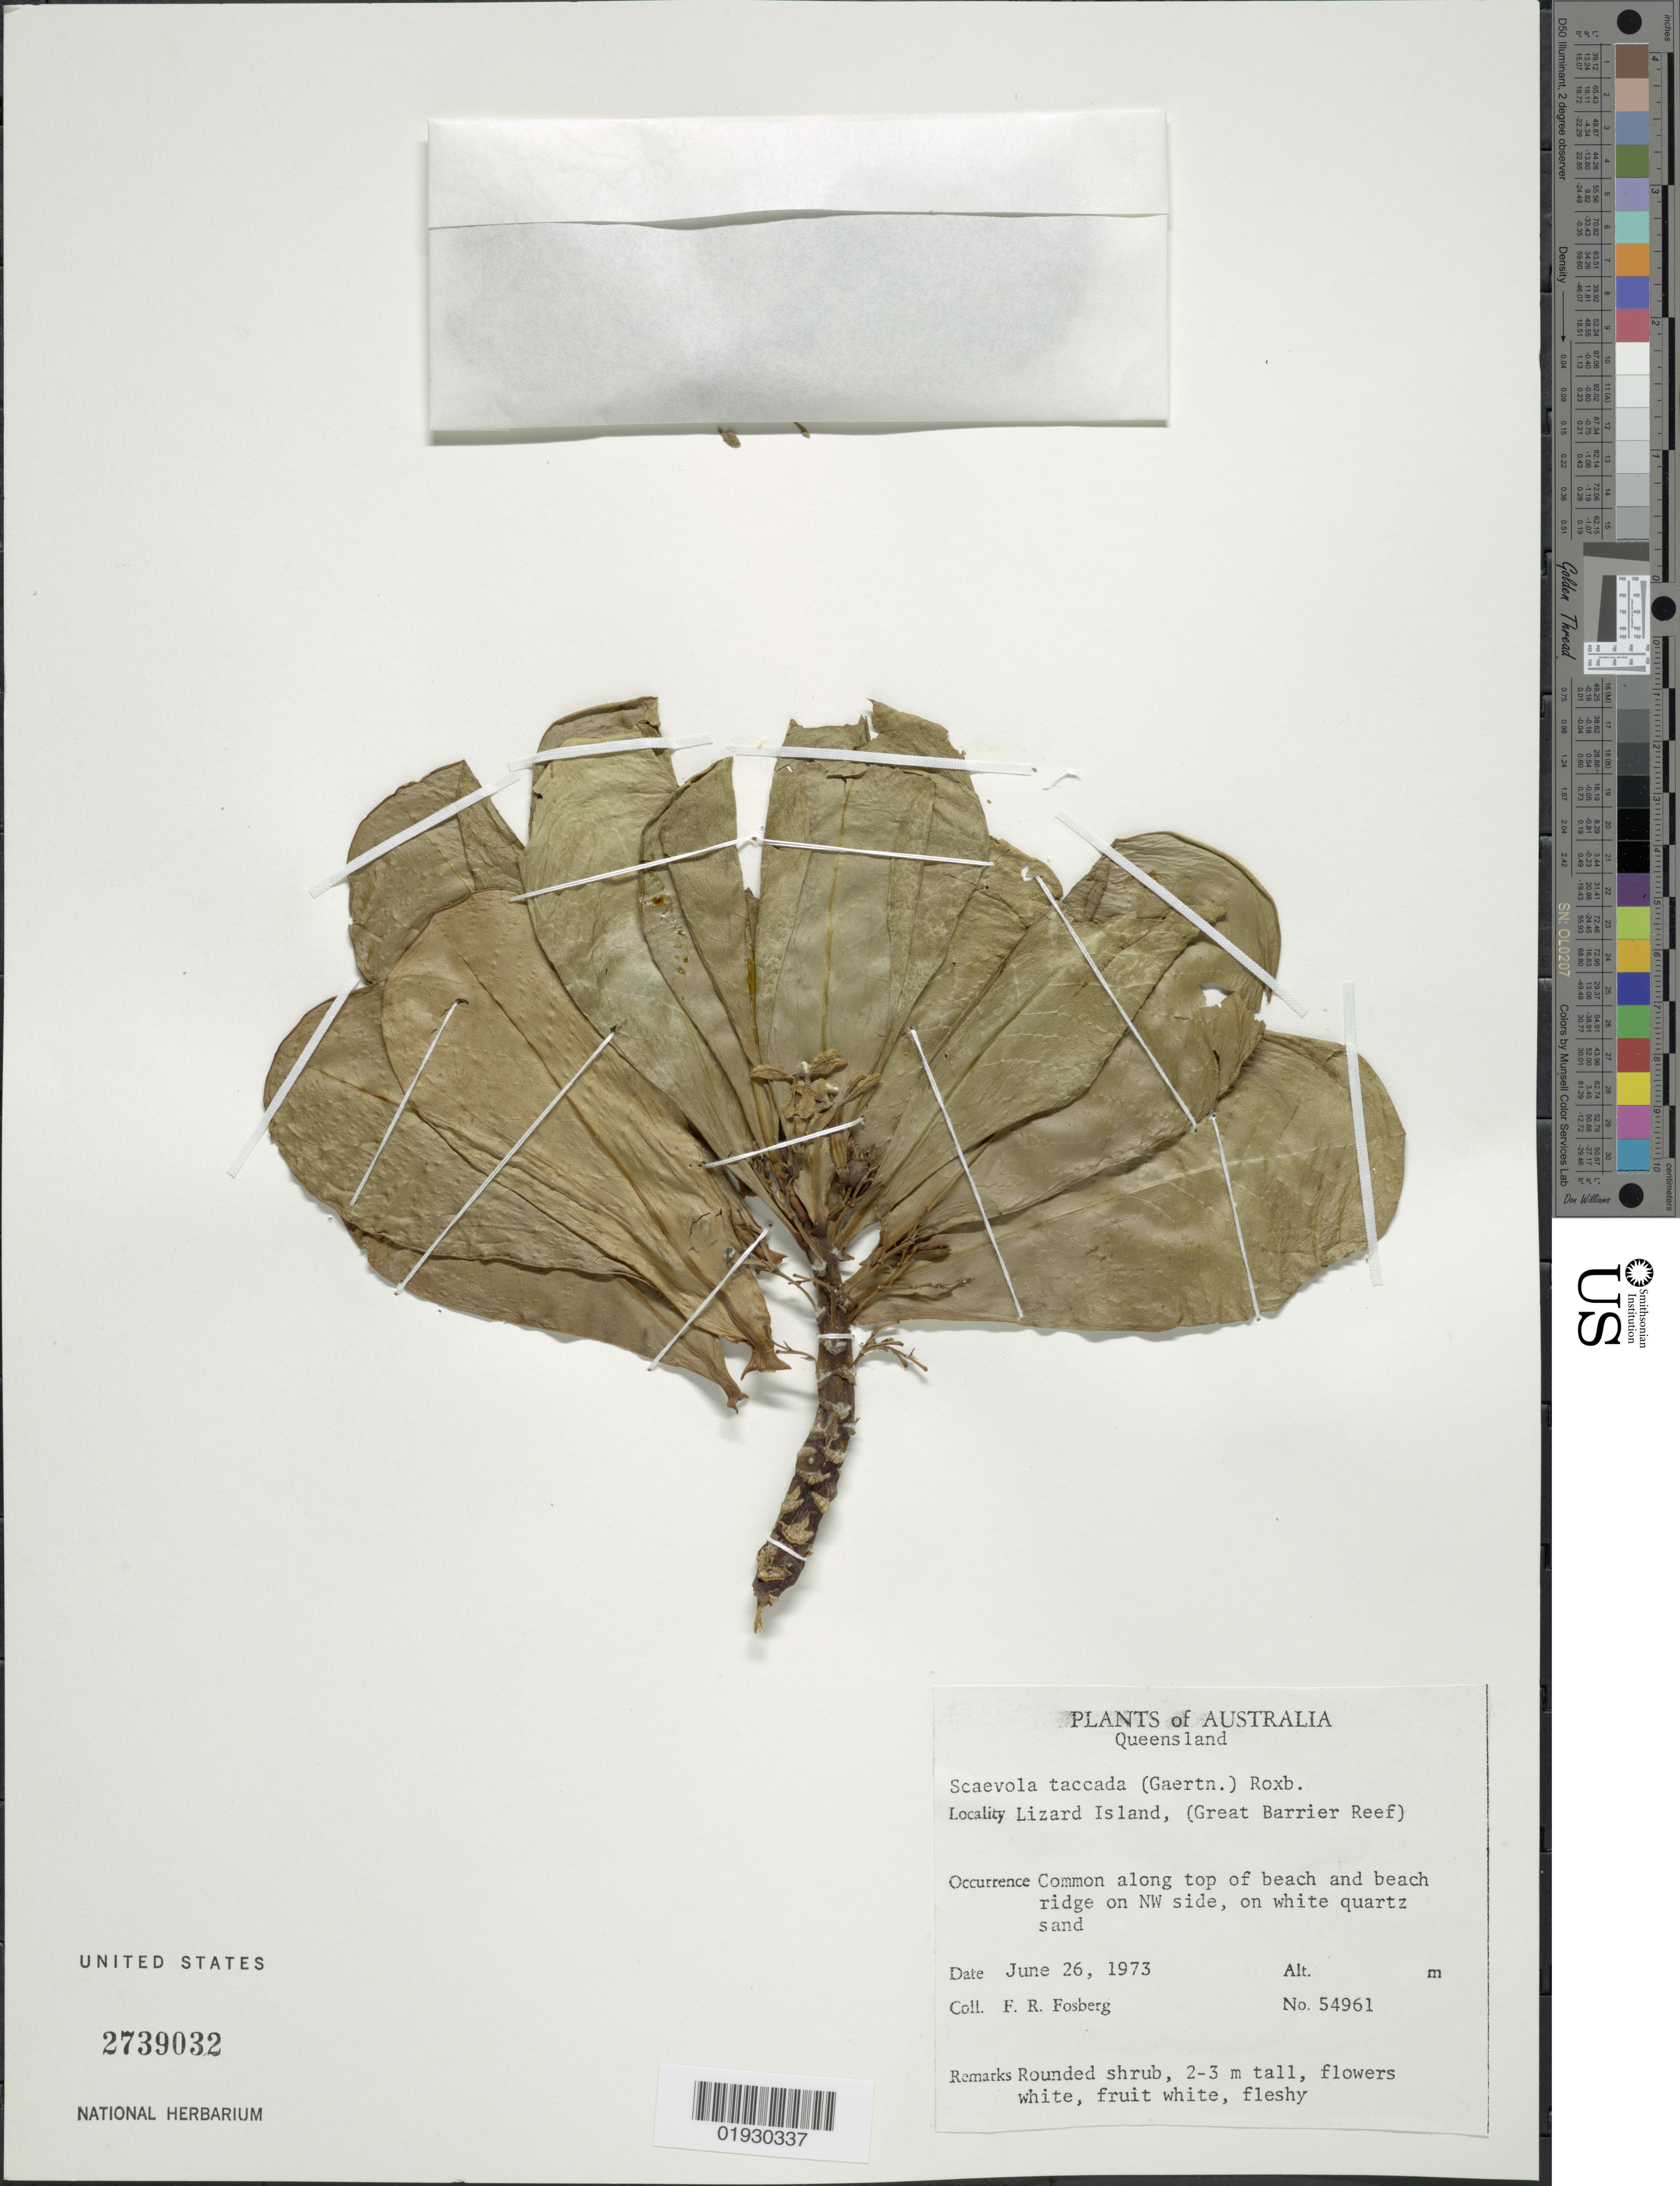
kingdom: Plantae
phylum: Tracheophyta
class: Magnoliopsida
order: Asterales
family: Goodeniaceae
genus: Scaevola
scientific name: Scaevola taccada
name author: (Gaertn.) Roxb.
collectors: F. R. Fosberg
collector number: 54961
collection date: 1973-06-26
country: Australia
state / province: Queensland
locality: Lizard Island, (Great Barrier Reef). Common along top of beach and beach ridge on NW side.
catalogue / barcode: US 2739032